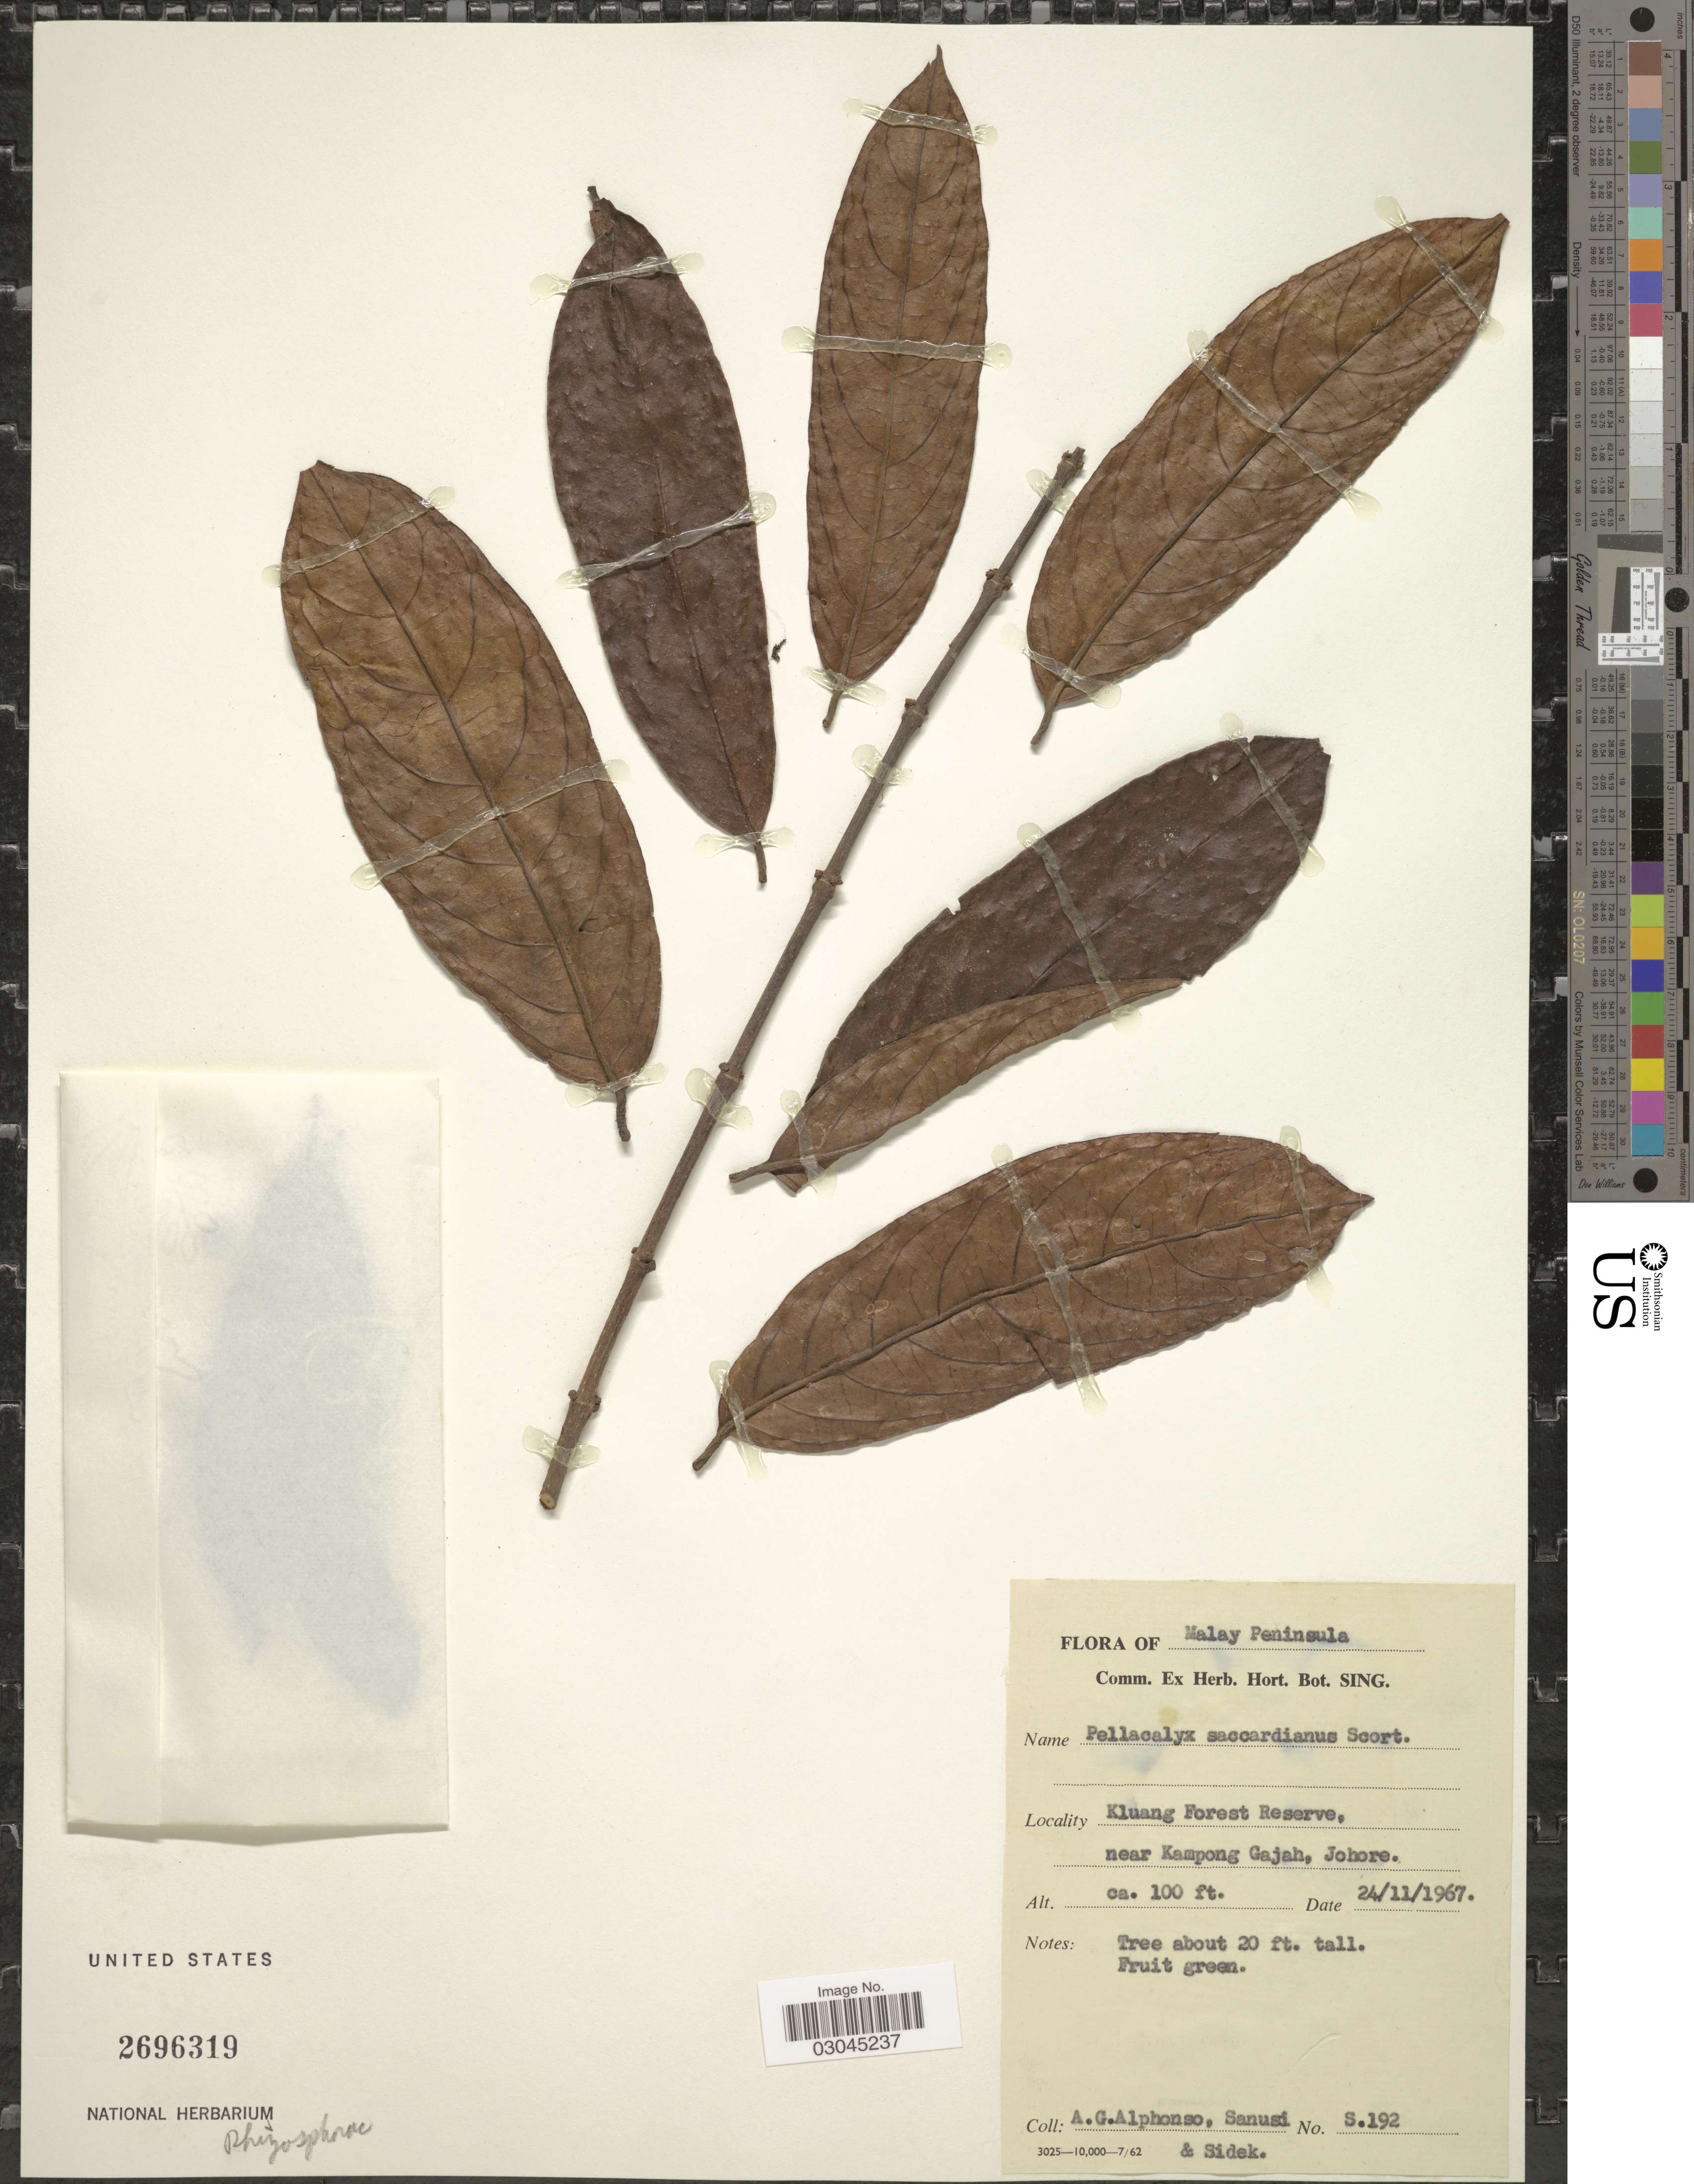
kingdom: Plantae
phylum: Tracheophyta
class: Magnoliopsida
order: Malpighiales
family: Rhizophoraceae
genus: Pellacalyx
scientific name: Pellacalyx saccardianus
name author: Scort.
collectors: A. G. Alphonso, Sarih, S. & -. Sidek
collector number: S192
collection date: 1967-11-24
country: Malaysia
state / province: Johor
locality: Malay Peninsula. Kluang Forest Reserve, near Kampong Gajah, Johore.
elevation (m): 30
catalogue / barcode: US 2696319